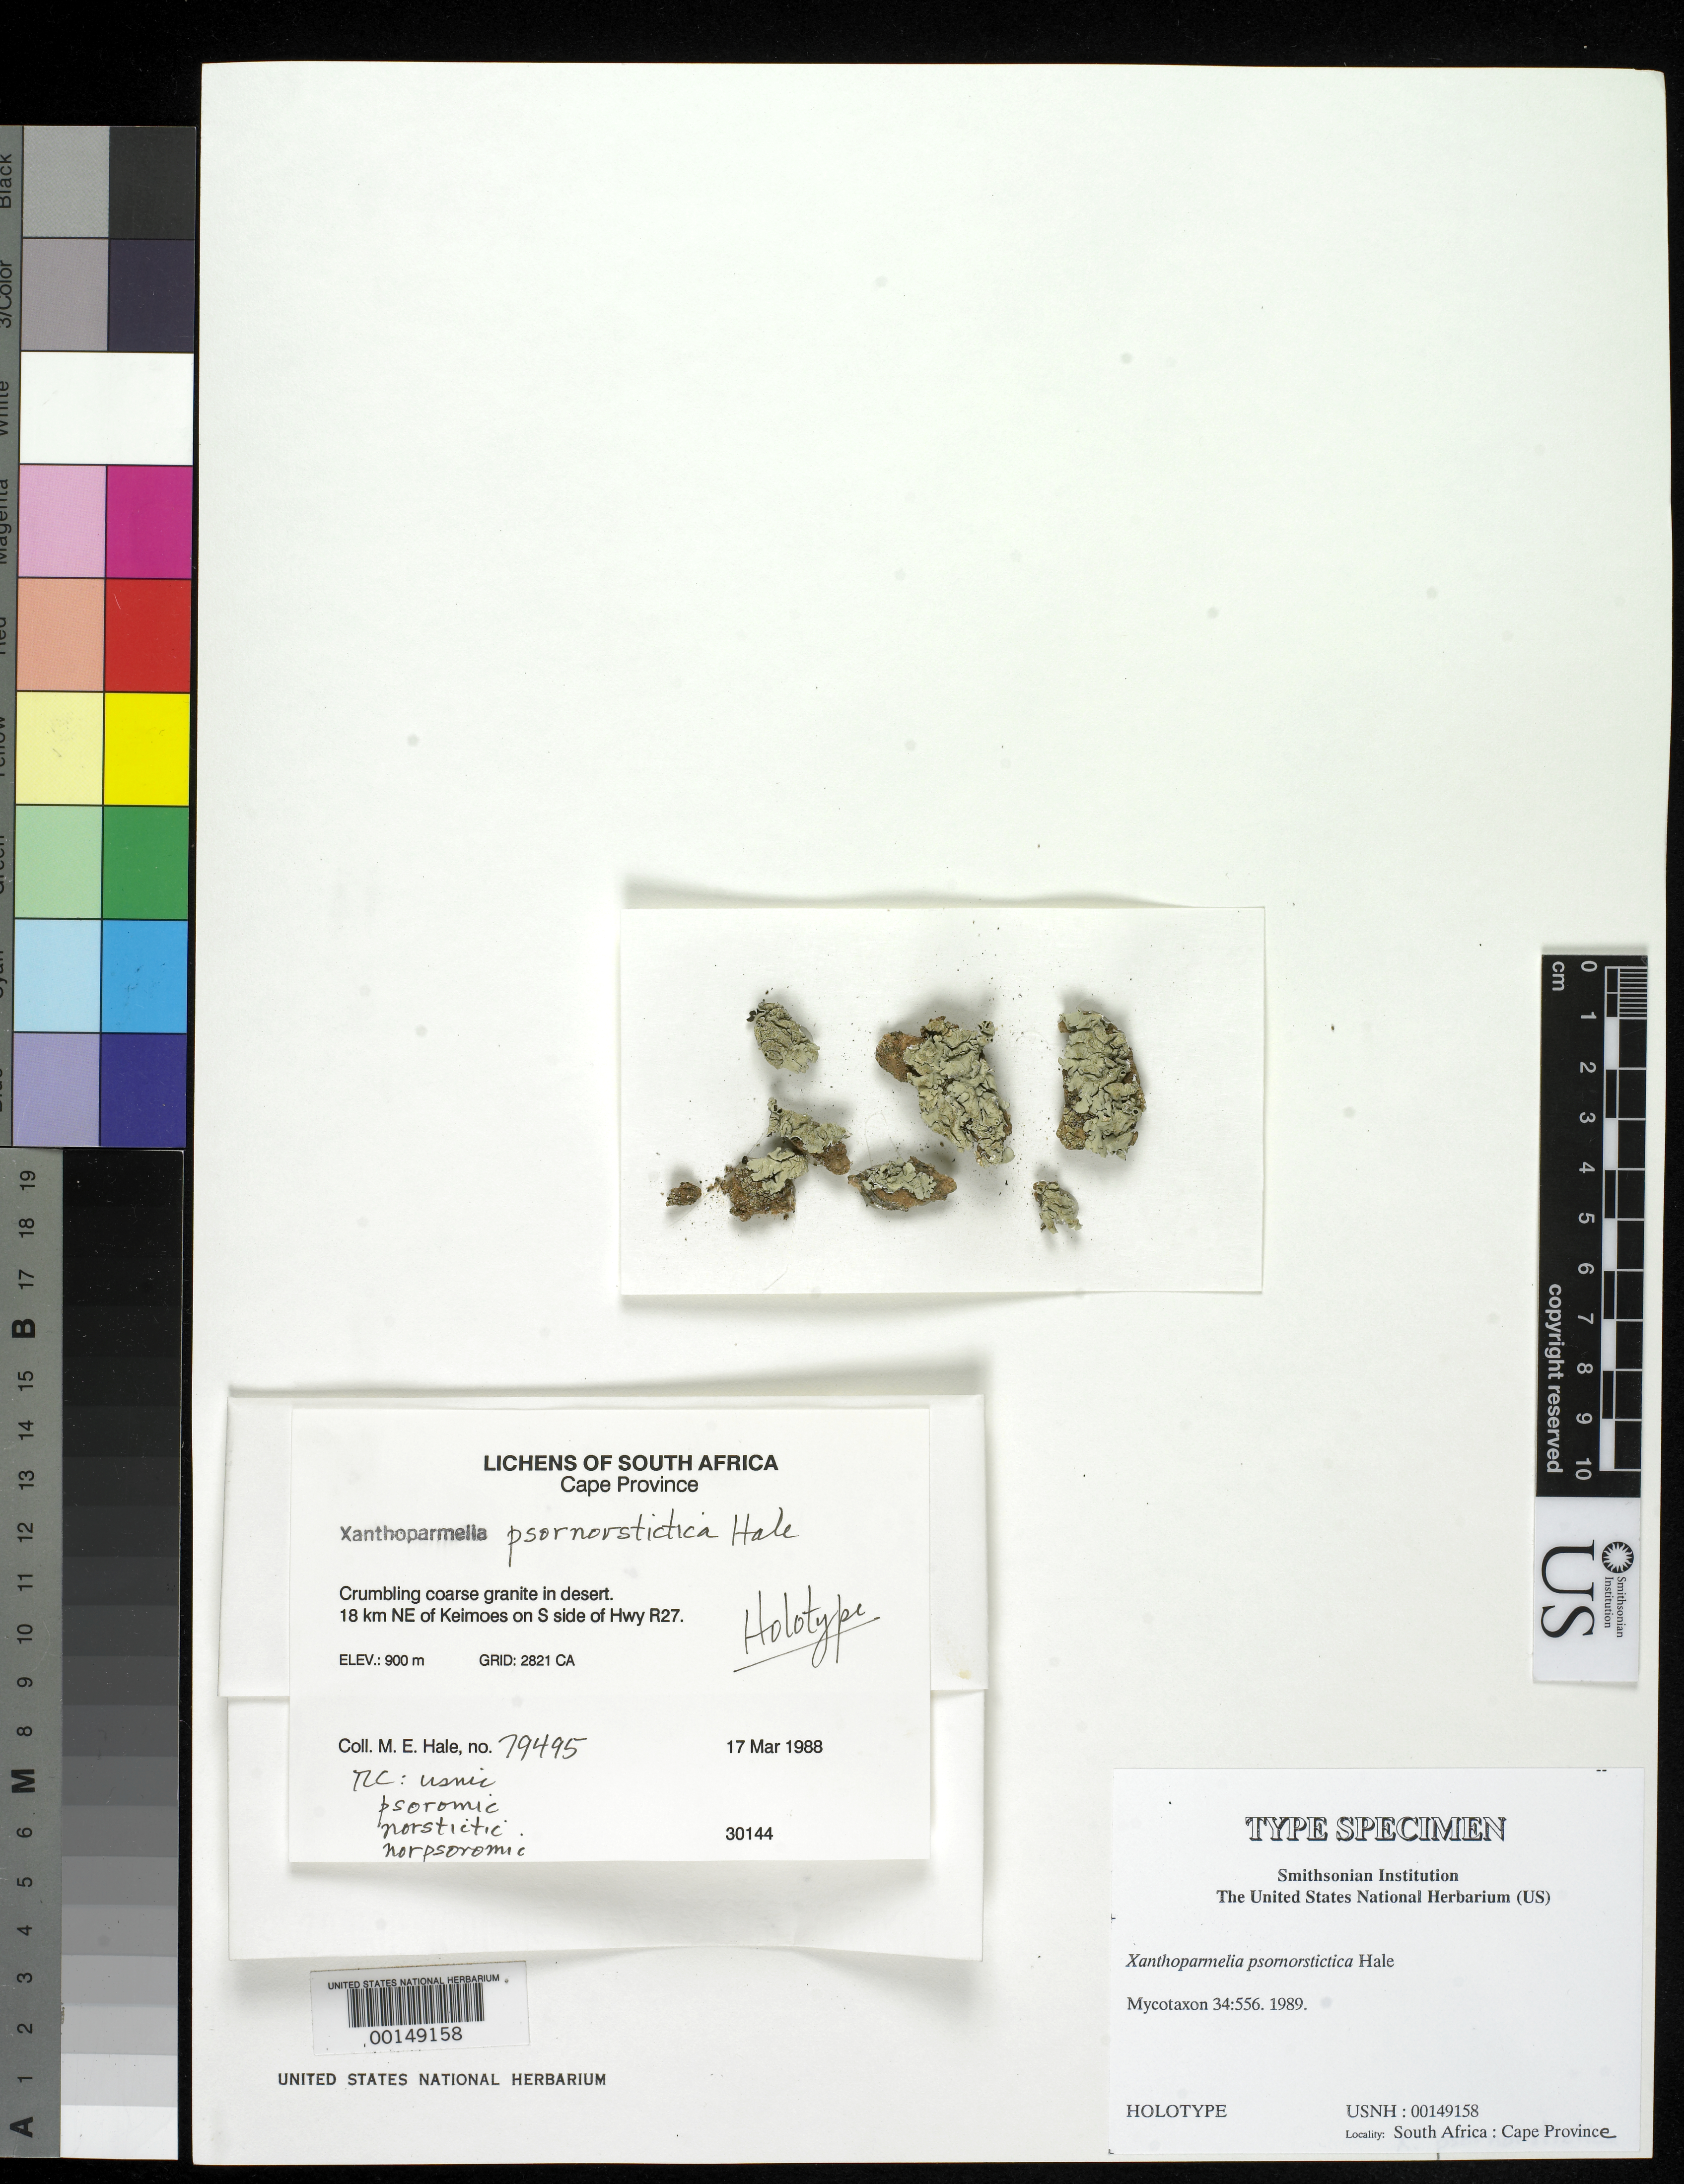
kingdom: Fungi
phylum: Ascomycota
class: Lecanoromycetes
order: Lecanorales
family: Parmeliaceae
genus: Xanthoparmelia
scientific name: Xanthoparmelia psornorstictica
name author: Hale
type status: Holotype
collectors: M. Hale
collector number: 79495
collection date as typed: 17 Mar 1988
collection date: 1988-03-17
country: South Africa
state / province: Northern Cape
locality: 18 km NE of Keimoes on S side of Hwy R27, Grid 2821, crumbling coarse granite in desert.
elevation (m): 900